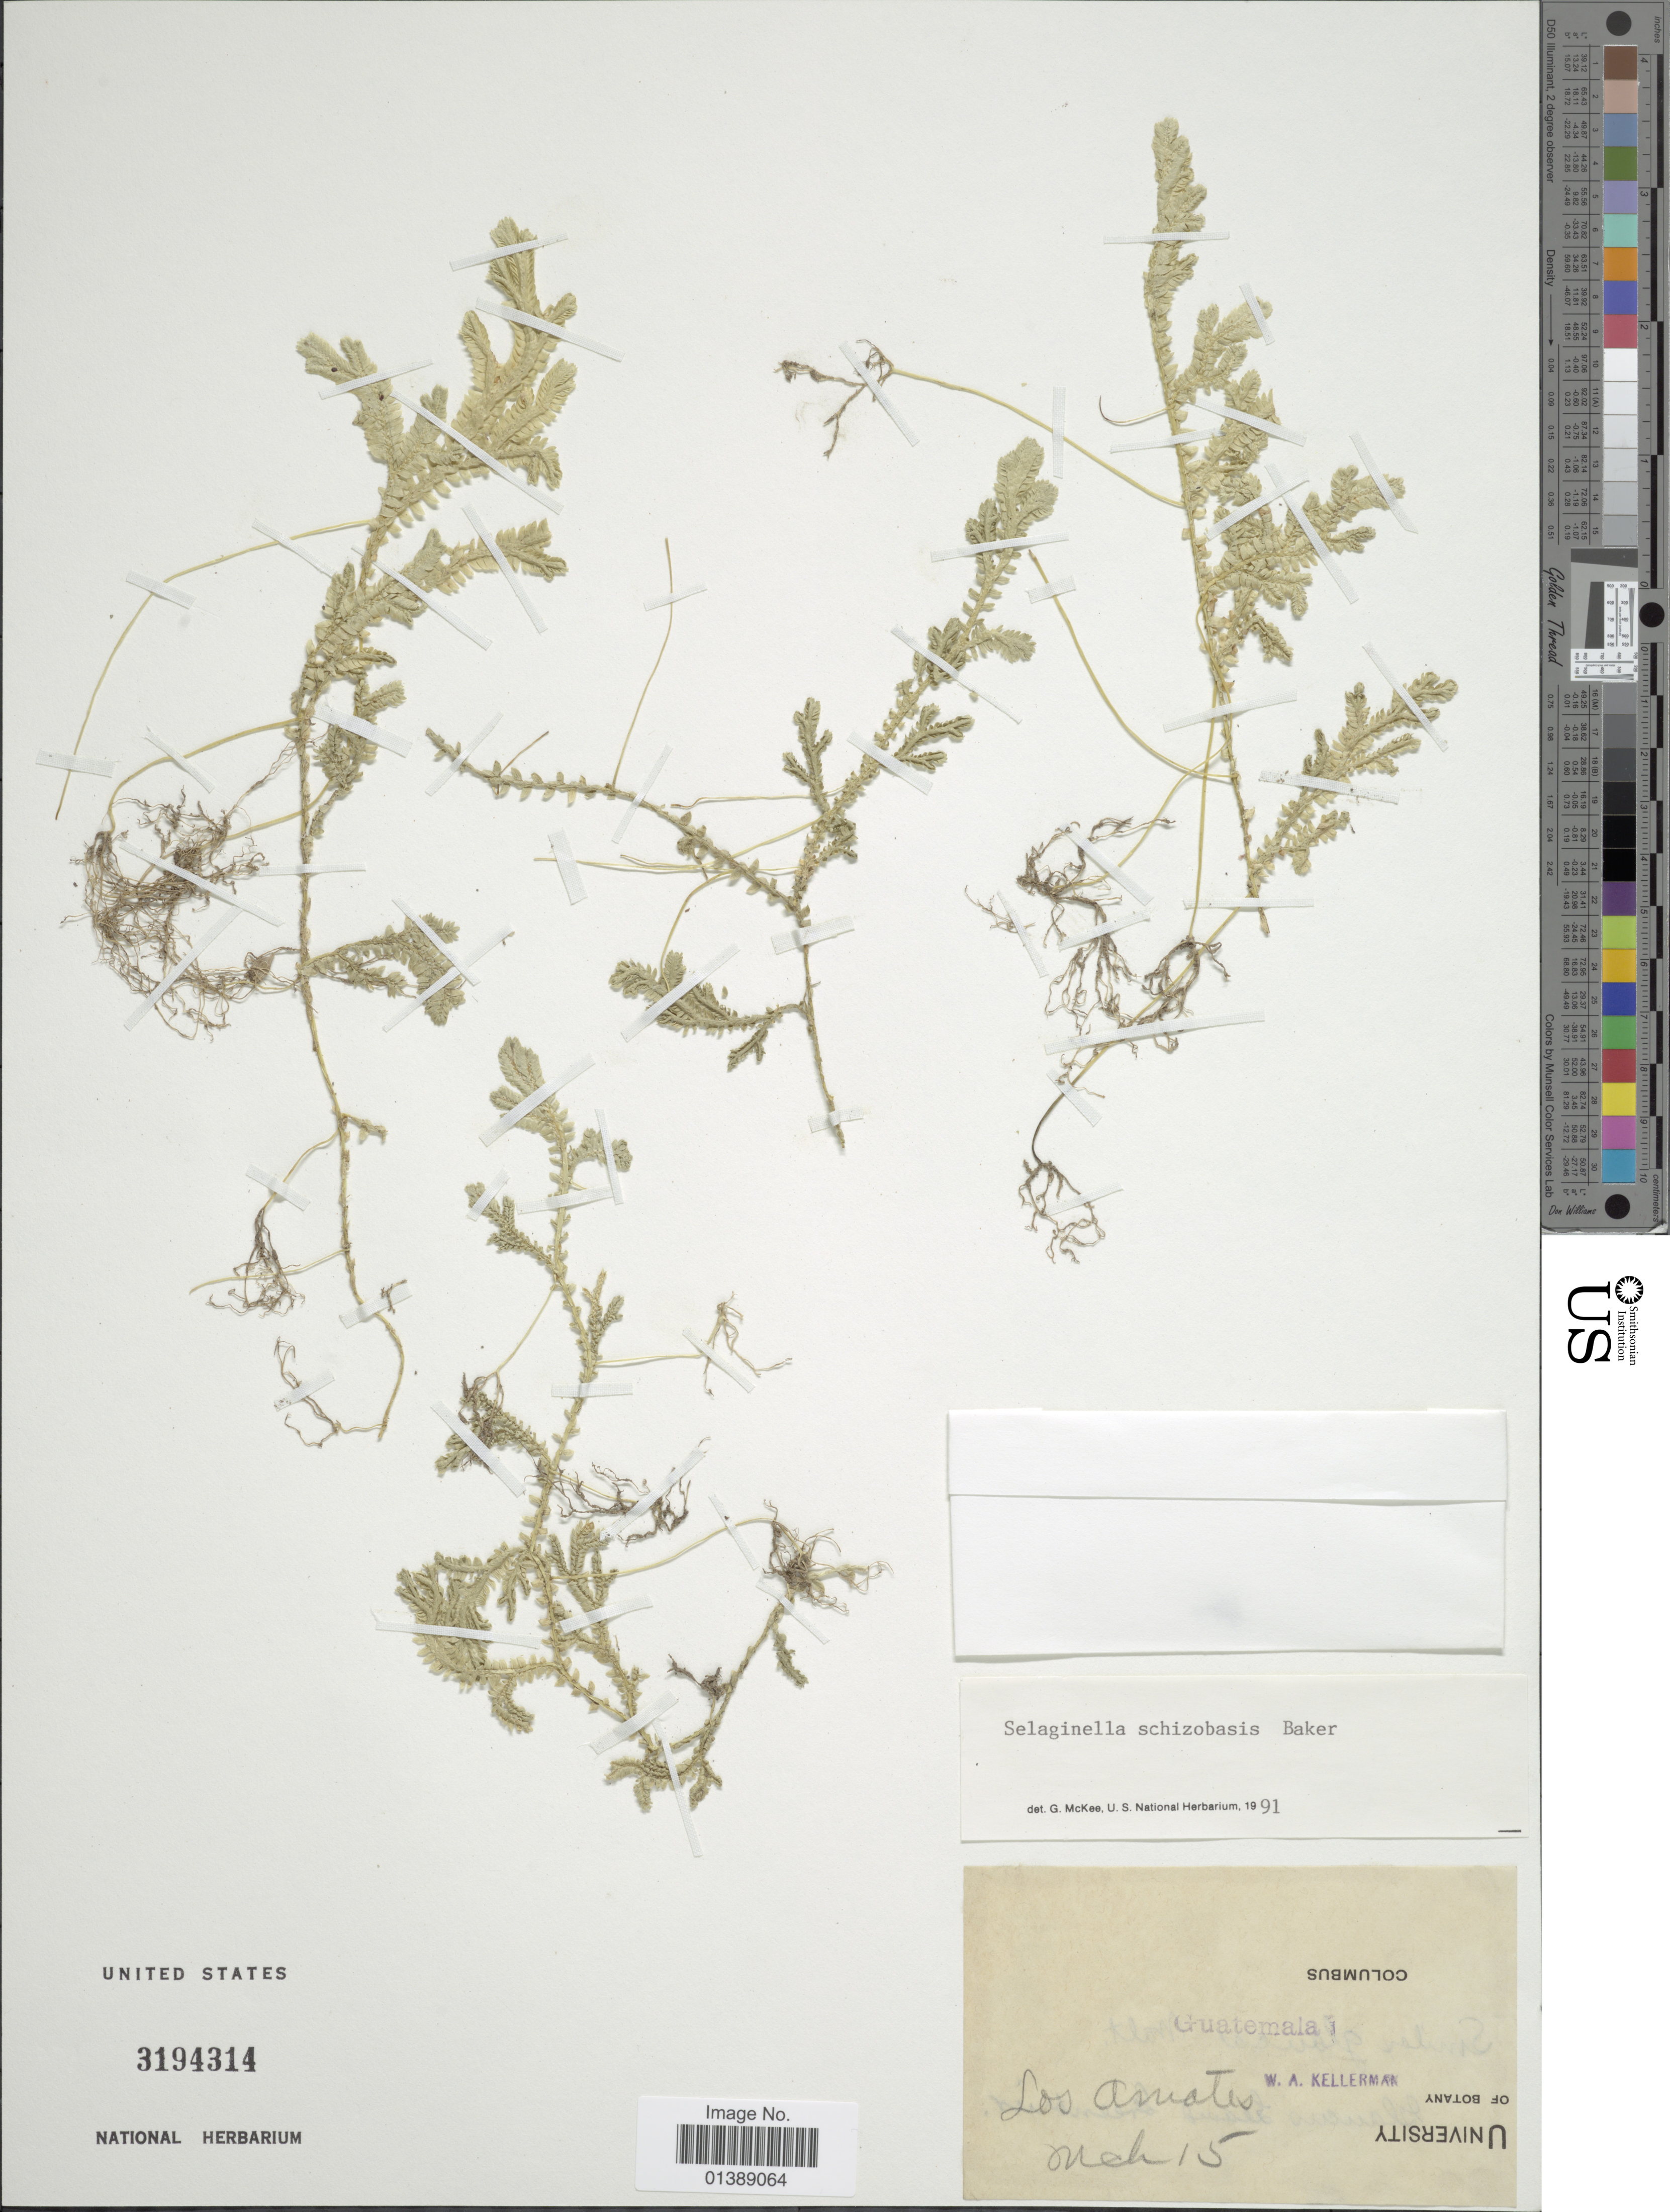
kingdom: Plantae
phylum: Tracheophyta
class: Lycopodiopsida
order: Selaginellales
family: Selaginellaceae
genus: Selaginella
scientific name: Selaginella schizobasis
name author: Baker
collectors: W. Kellerman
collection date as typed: Transcribed d/m/y: /3/15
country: Guatemala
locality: Los Amates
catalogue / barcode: US 3194314